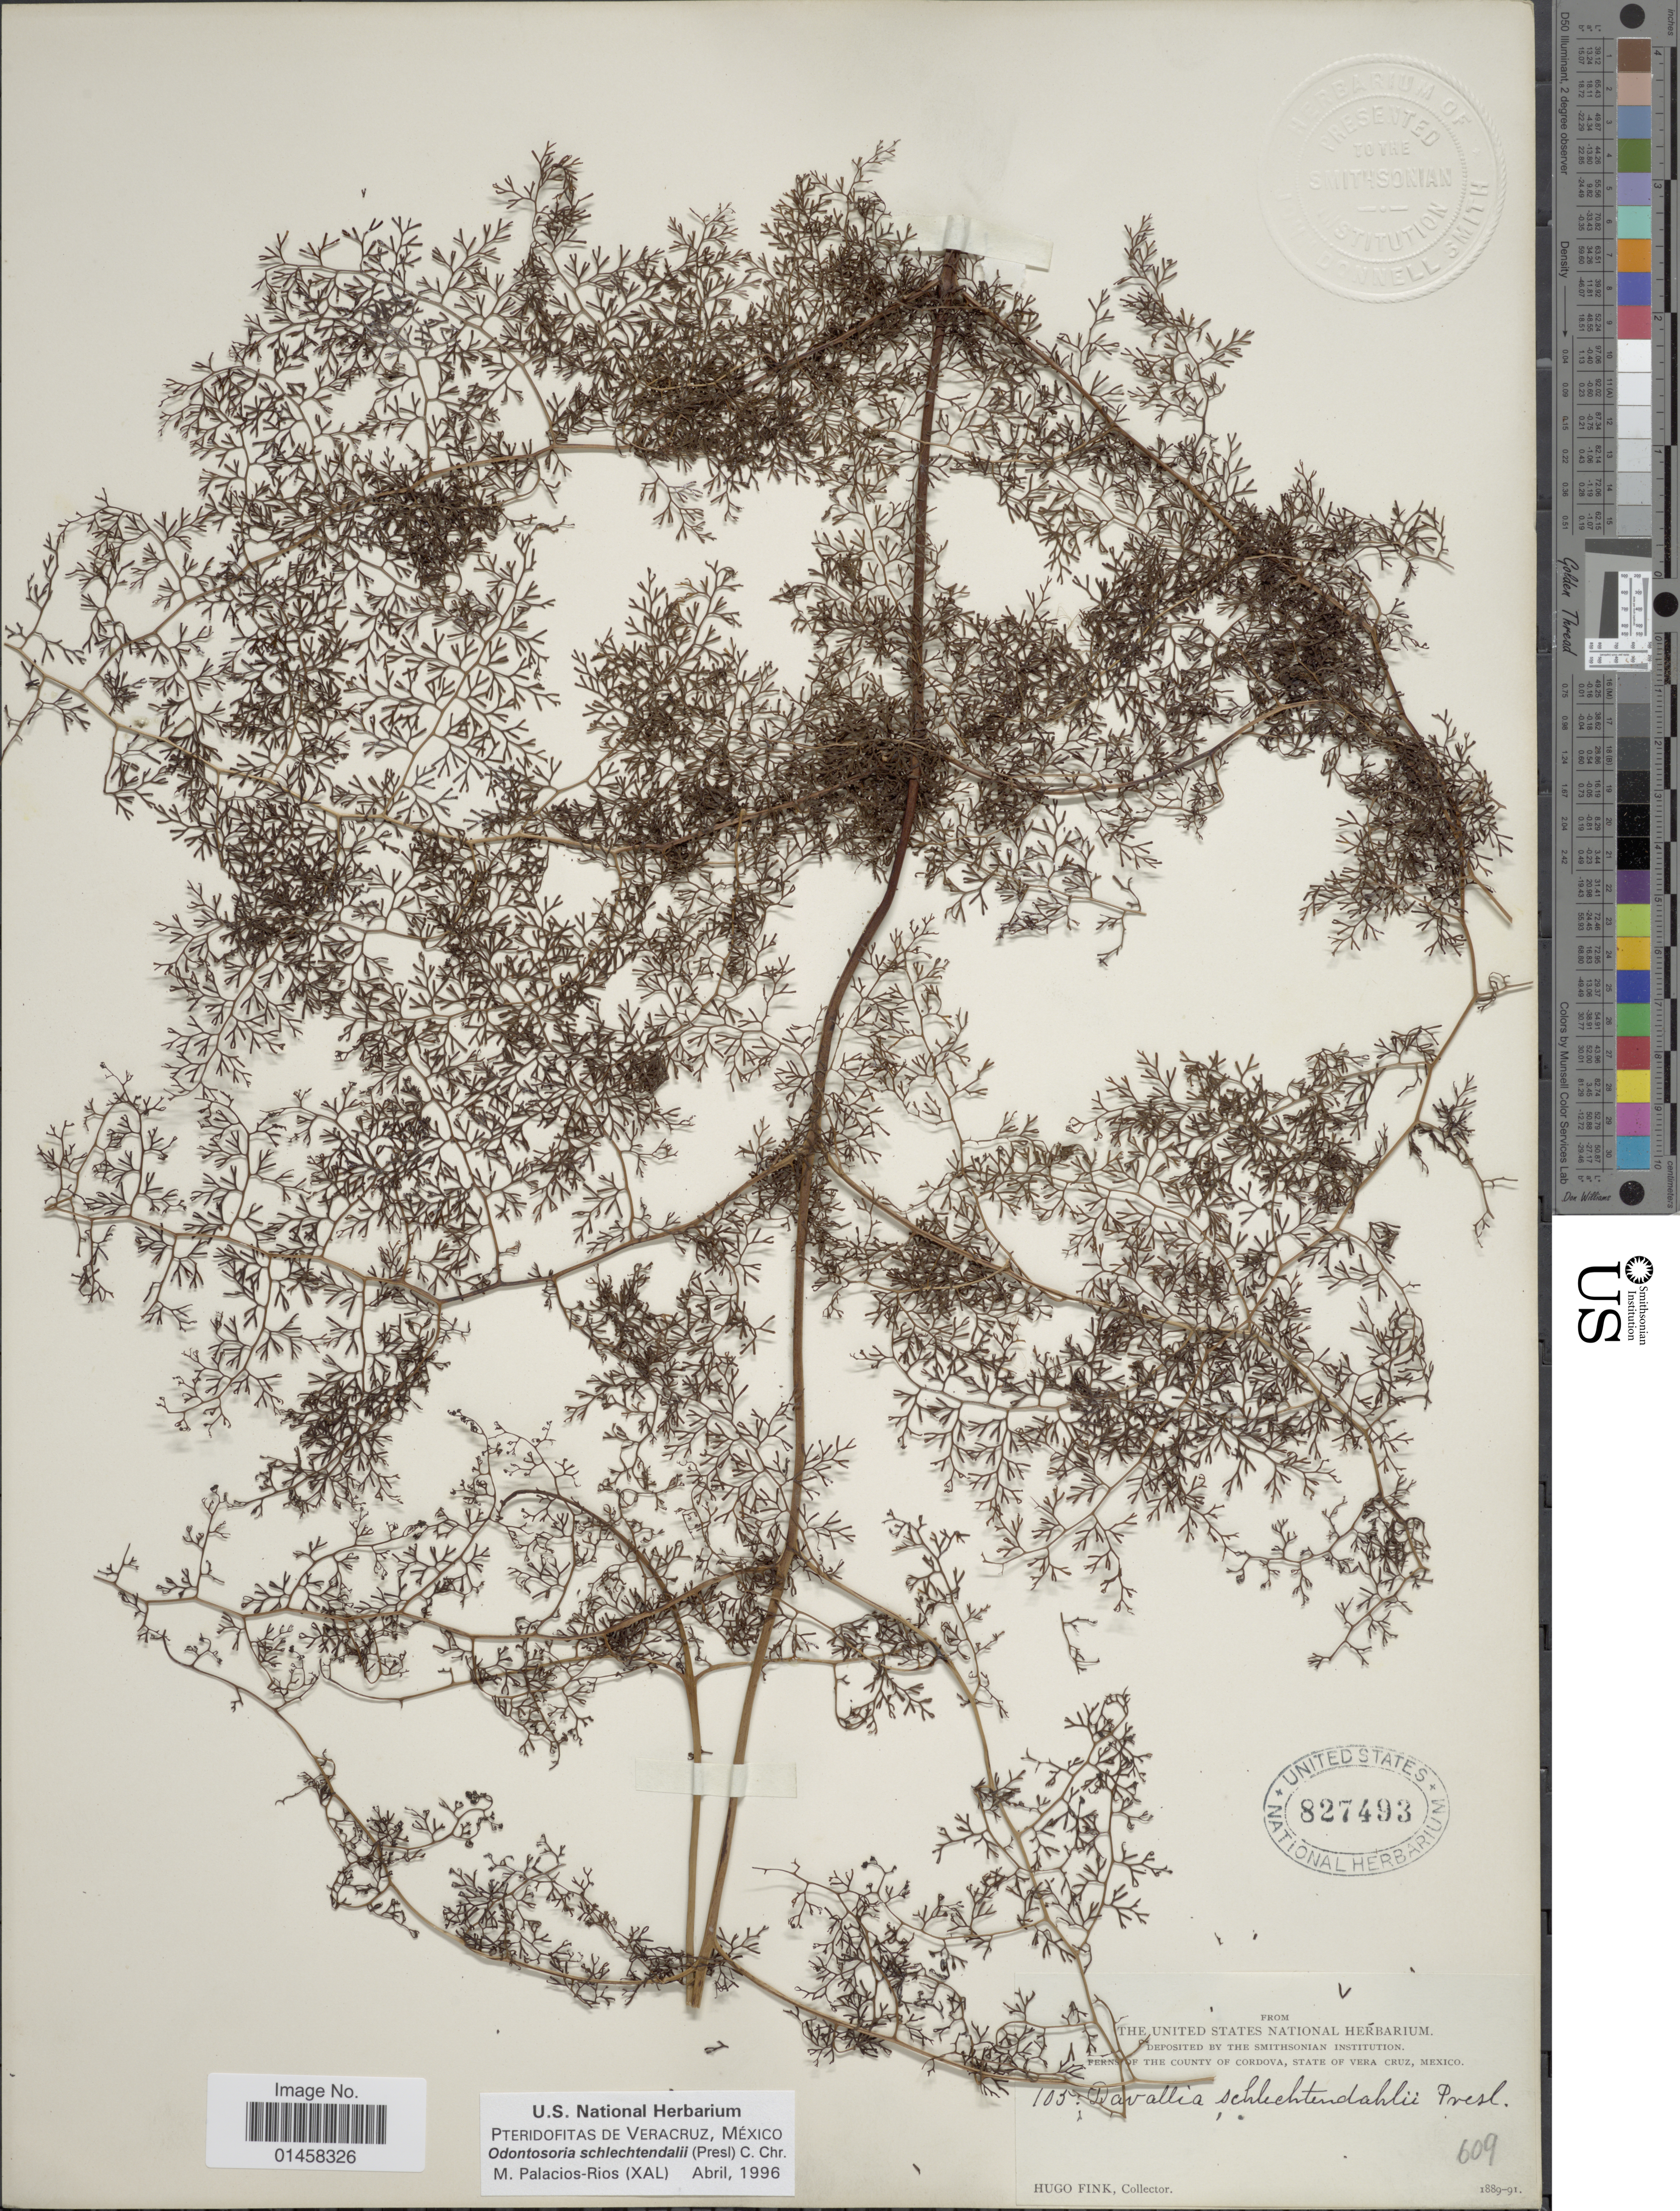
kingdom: Plantae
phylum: Tracheophyta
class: Polypodiopsida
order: Polypodiales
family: Lindsaeaceae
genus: Odontosoria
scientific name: Odontosoria schlechtendalii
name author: (C. Presl) C. Chr.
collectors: H. Fink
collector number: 105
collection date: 1889/1891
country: Mexico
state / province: Veracruz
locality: The County of Cordova, State of Vera Cruz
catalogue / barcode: US 827493